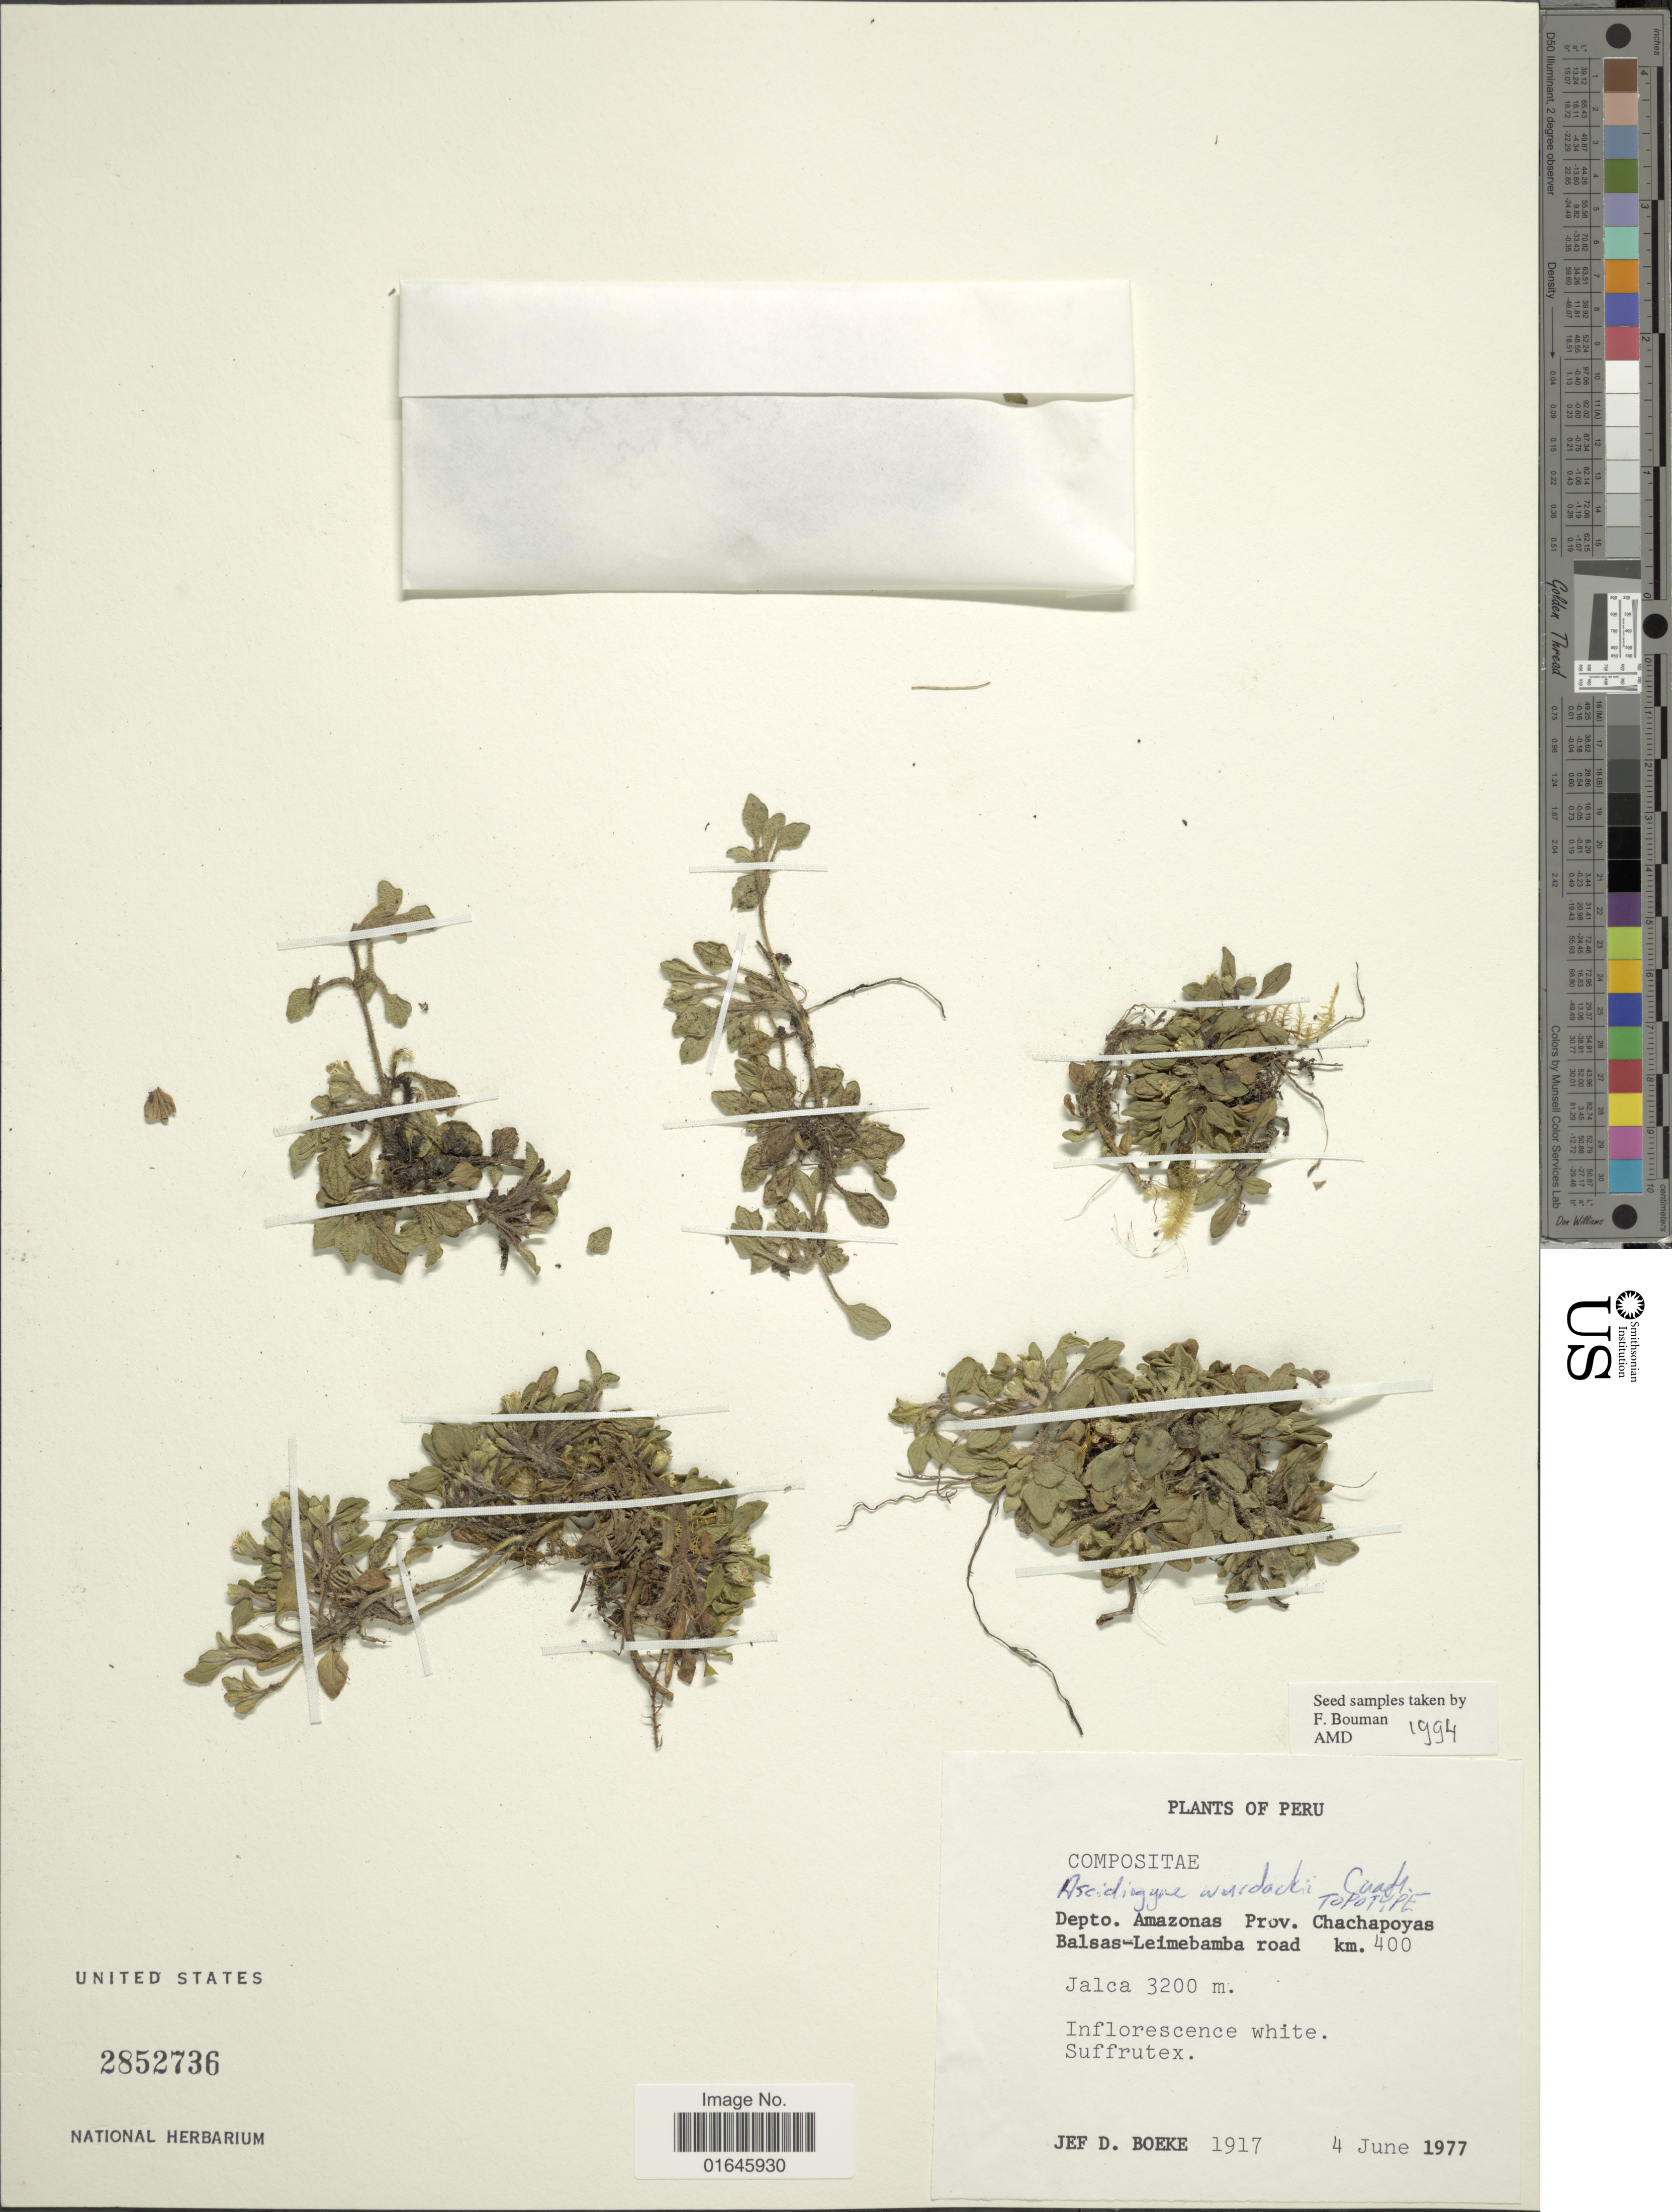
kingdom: Plantae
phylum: Tracheophyta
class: Magnoliopsida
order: Asterales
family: Asteraceae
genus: Ascidiogyne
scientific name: Ascidiogyne wurdackii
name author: Cuatrec.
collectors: J. D. Boeke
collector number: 1917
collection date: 1977-06-04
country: Peru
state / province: Amazonas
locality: Depto. Amazonas, Prov. Chachapoyas, Balsas-Leimebamba roam km. 400, Jalca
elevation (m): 3200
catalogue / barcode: US 2852736